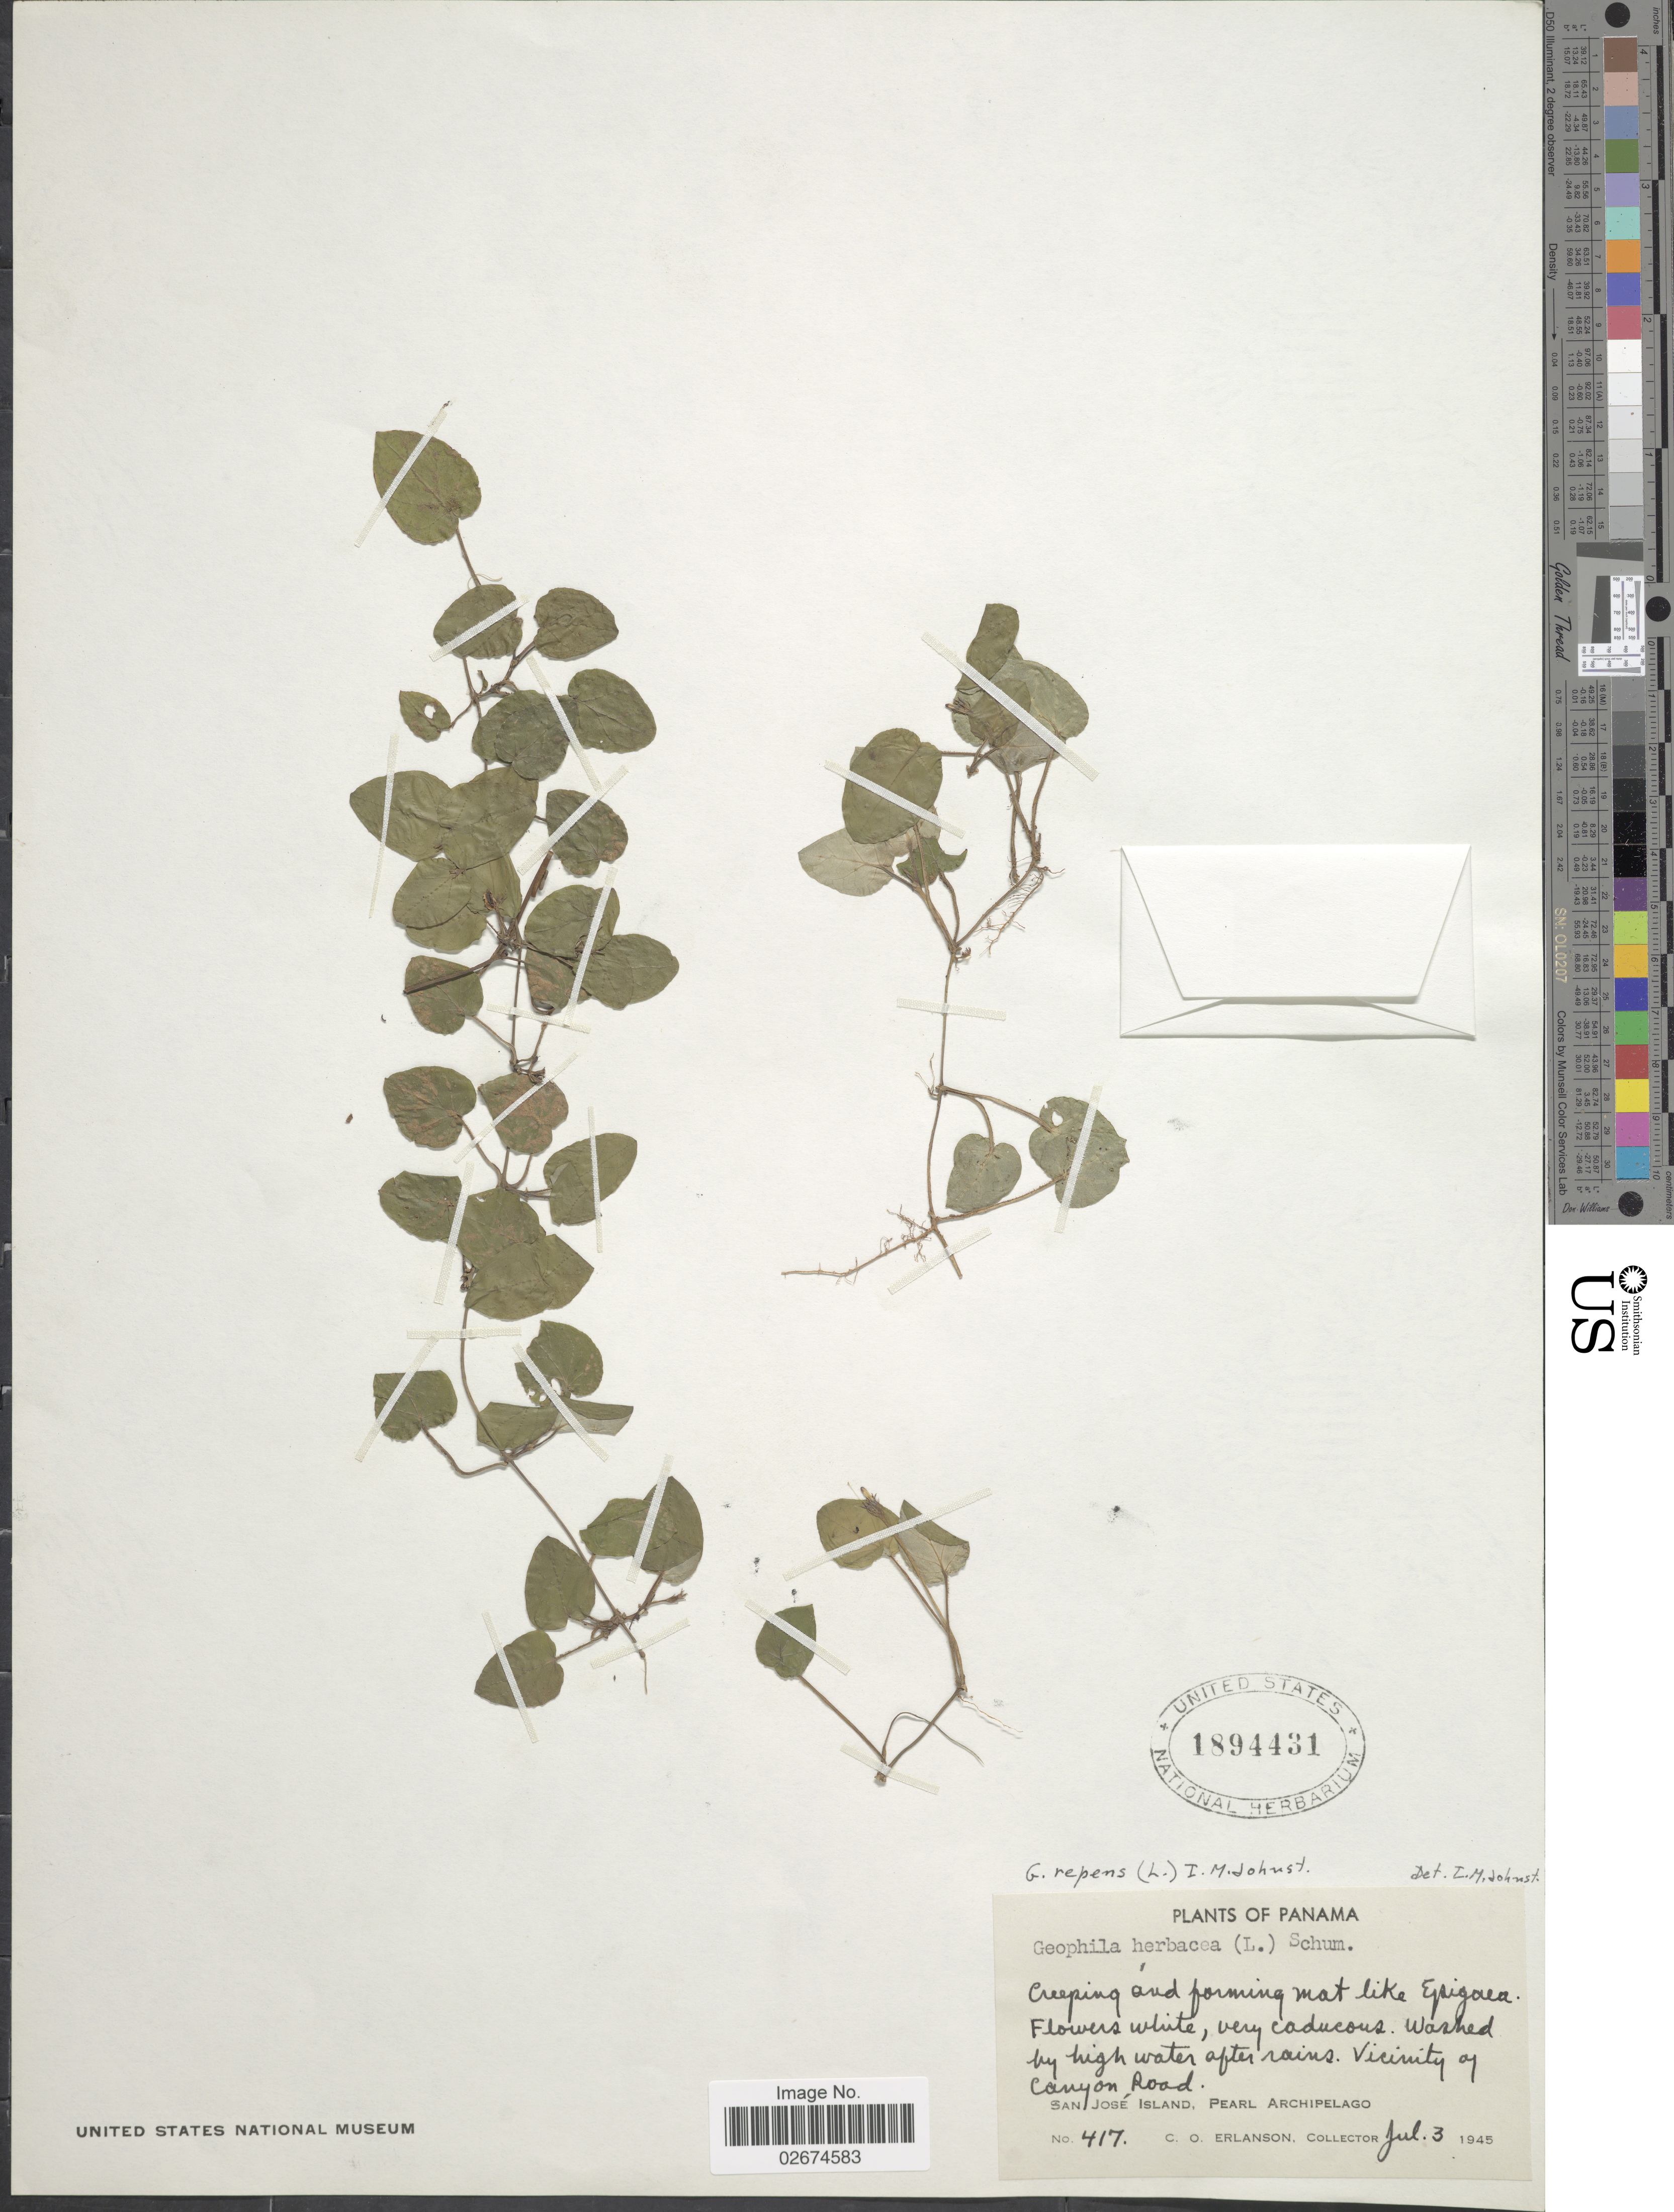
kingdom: Plantae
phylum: Tracheophyta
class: Magnoliopsida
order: Gentianales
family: Rubiaceae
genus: Geophila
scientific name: Geophila herbacea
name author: (Jacq.) K. Schum.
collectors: C. O. Erlanson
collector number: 417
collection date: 1945-07-03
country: Panama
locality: Vicinity of Canyon Road. San Jose Island, Pearl Archipelago.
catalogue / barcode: US 1894431